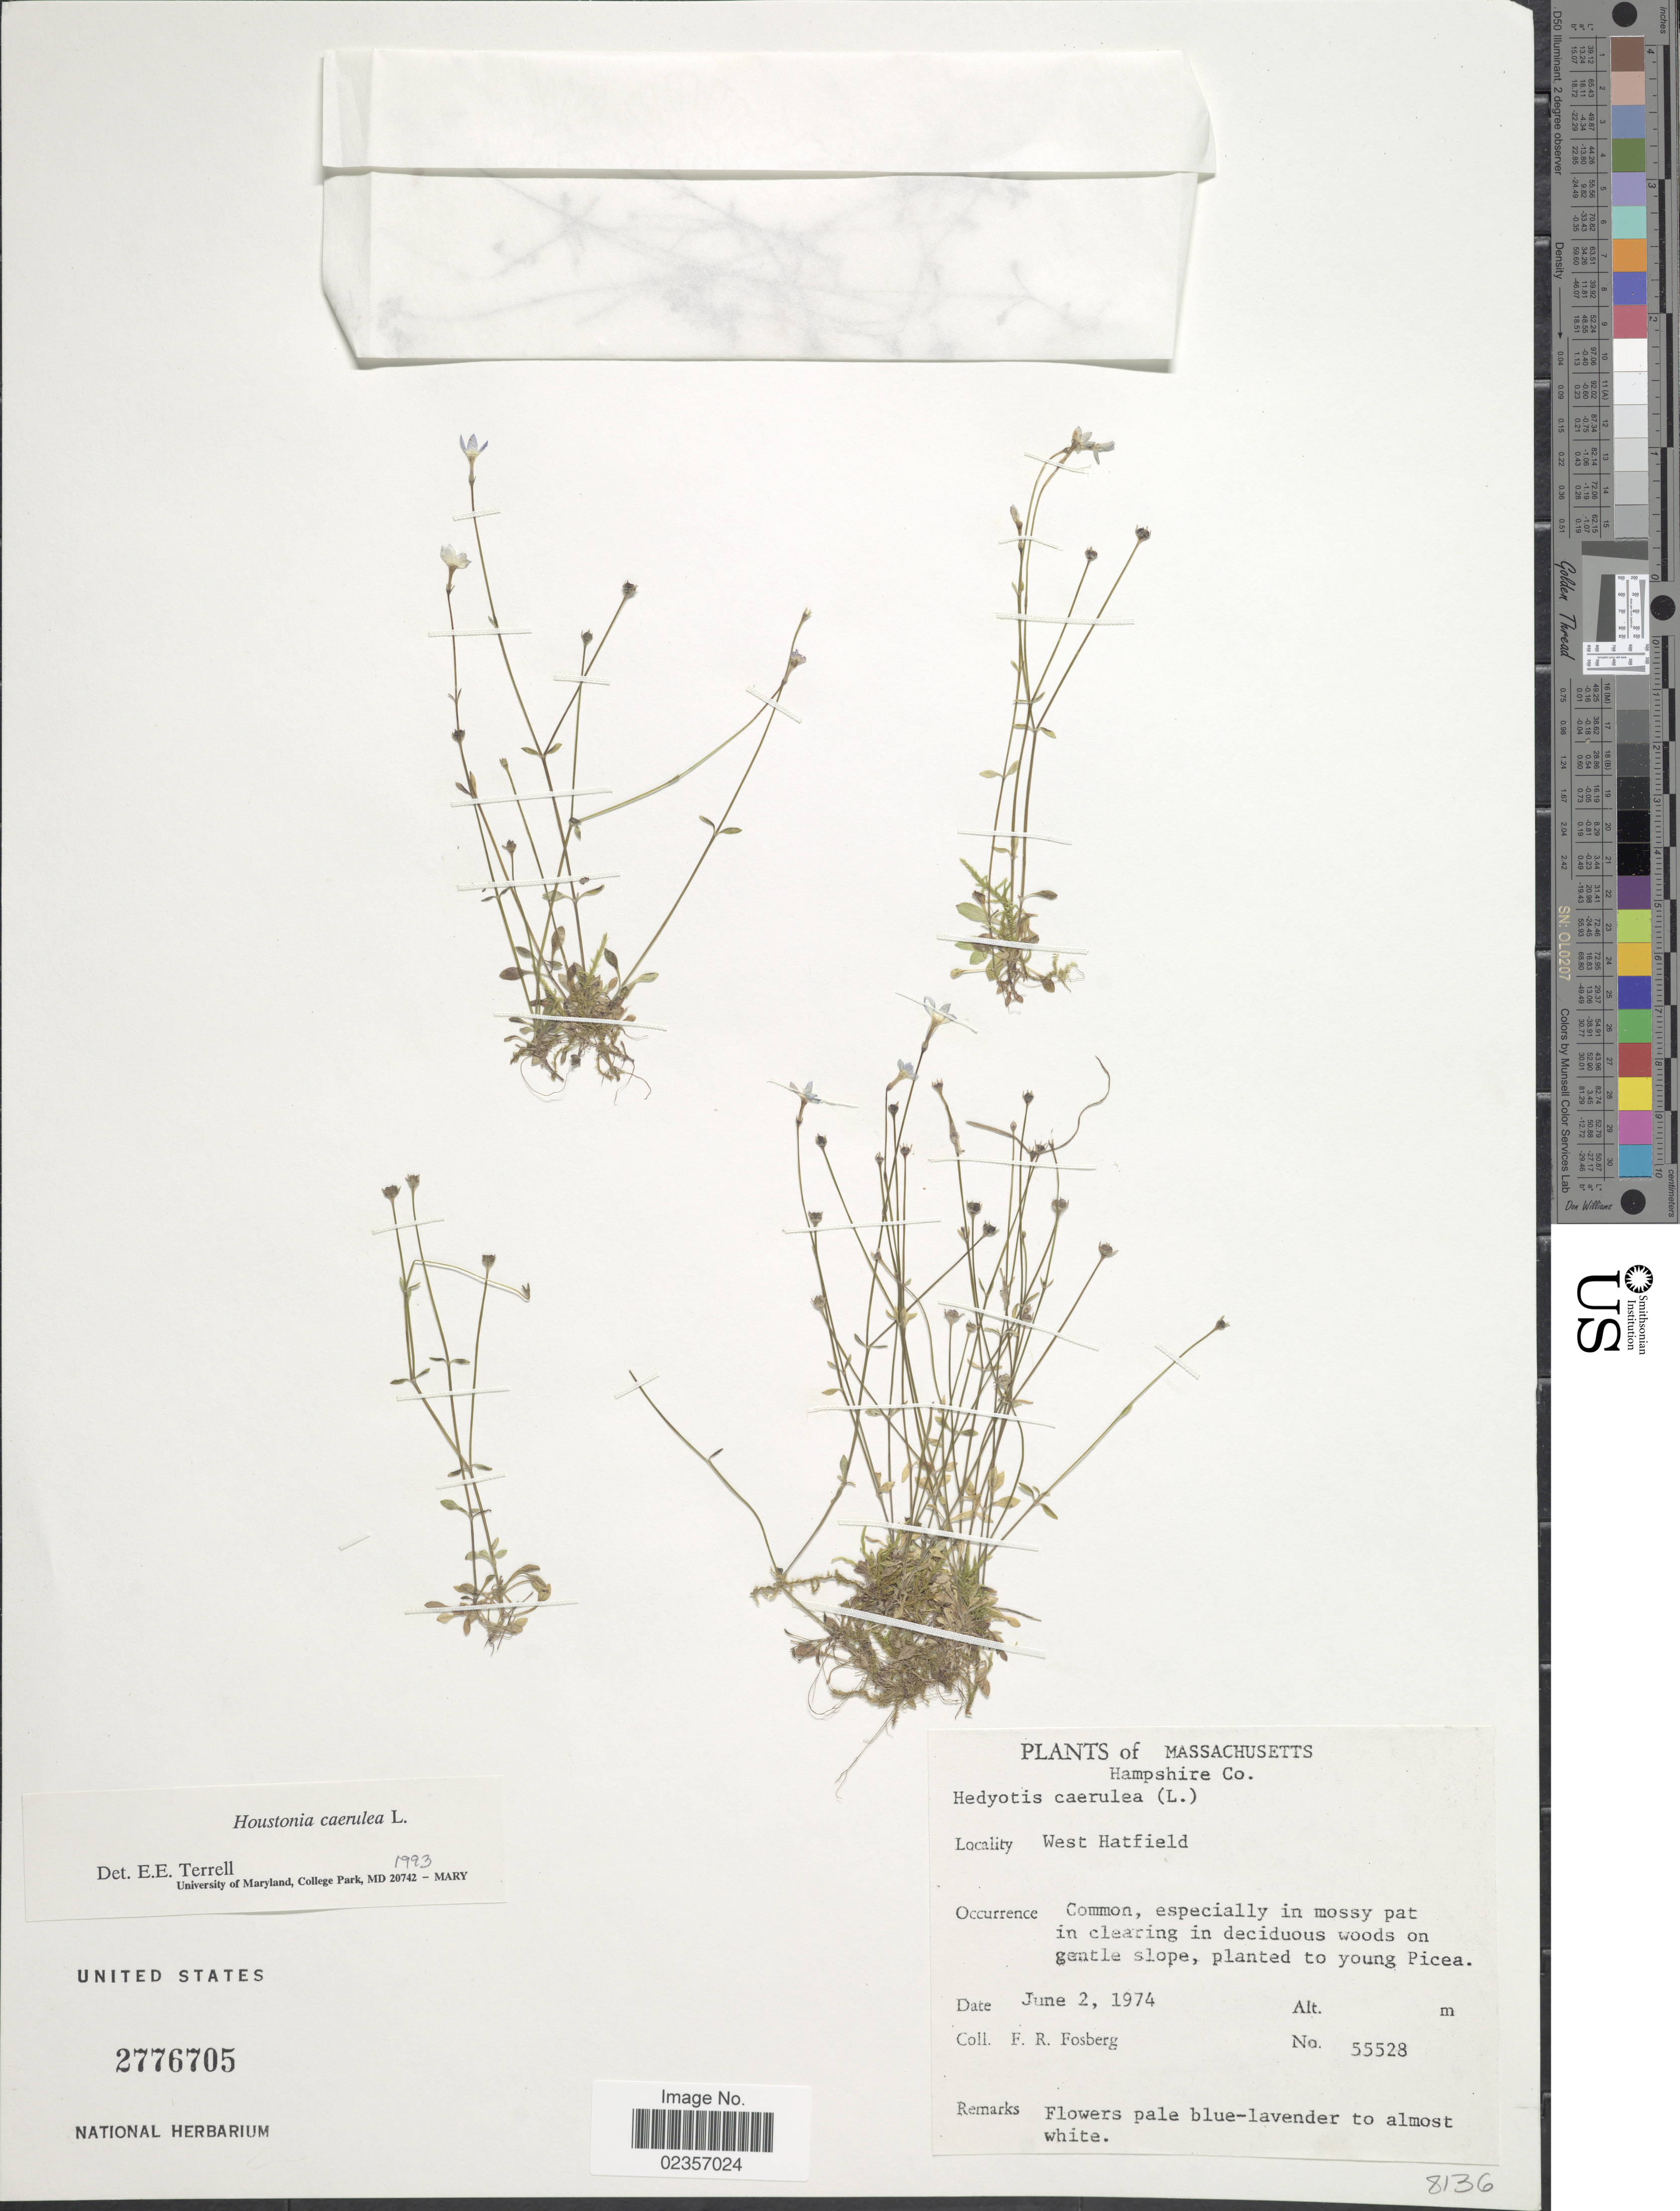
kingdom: Plantae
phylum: Tracheophyta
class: Magnoliopsida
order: Gentianales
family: Rubiaceae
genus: Houstonia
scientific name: Houstonia caerulea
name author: L.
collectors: F. R. Fosberg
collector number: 55528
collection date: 1974-06-02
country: United States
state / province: Massachusetts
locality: Hampshire Co., West Hatfield, in clearing on gentle slope.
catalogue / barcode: US 2776705